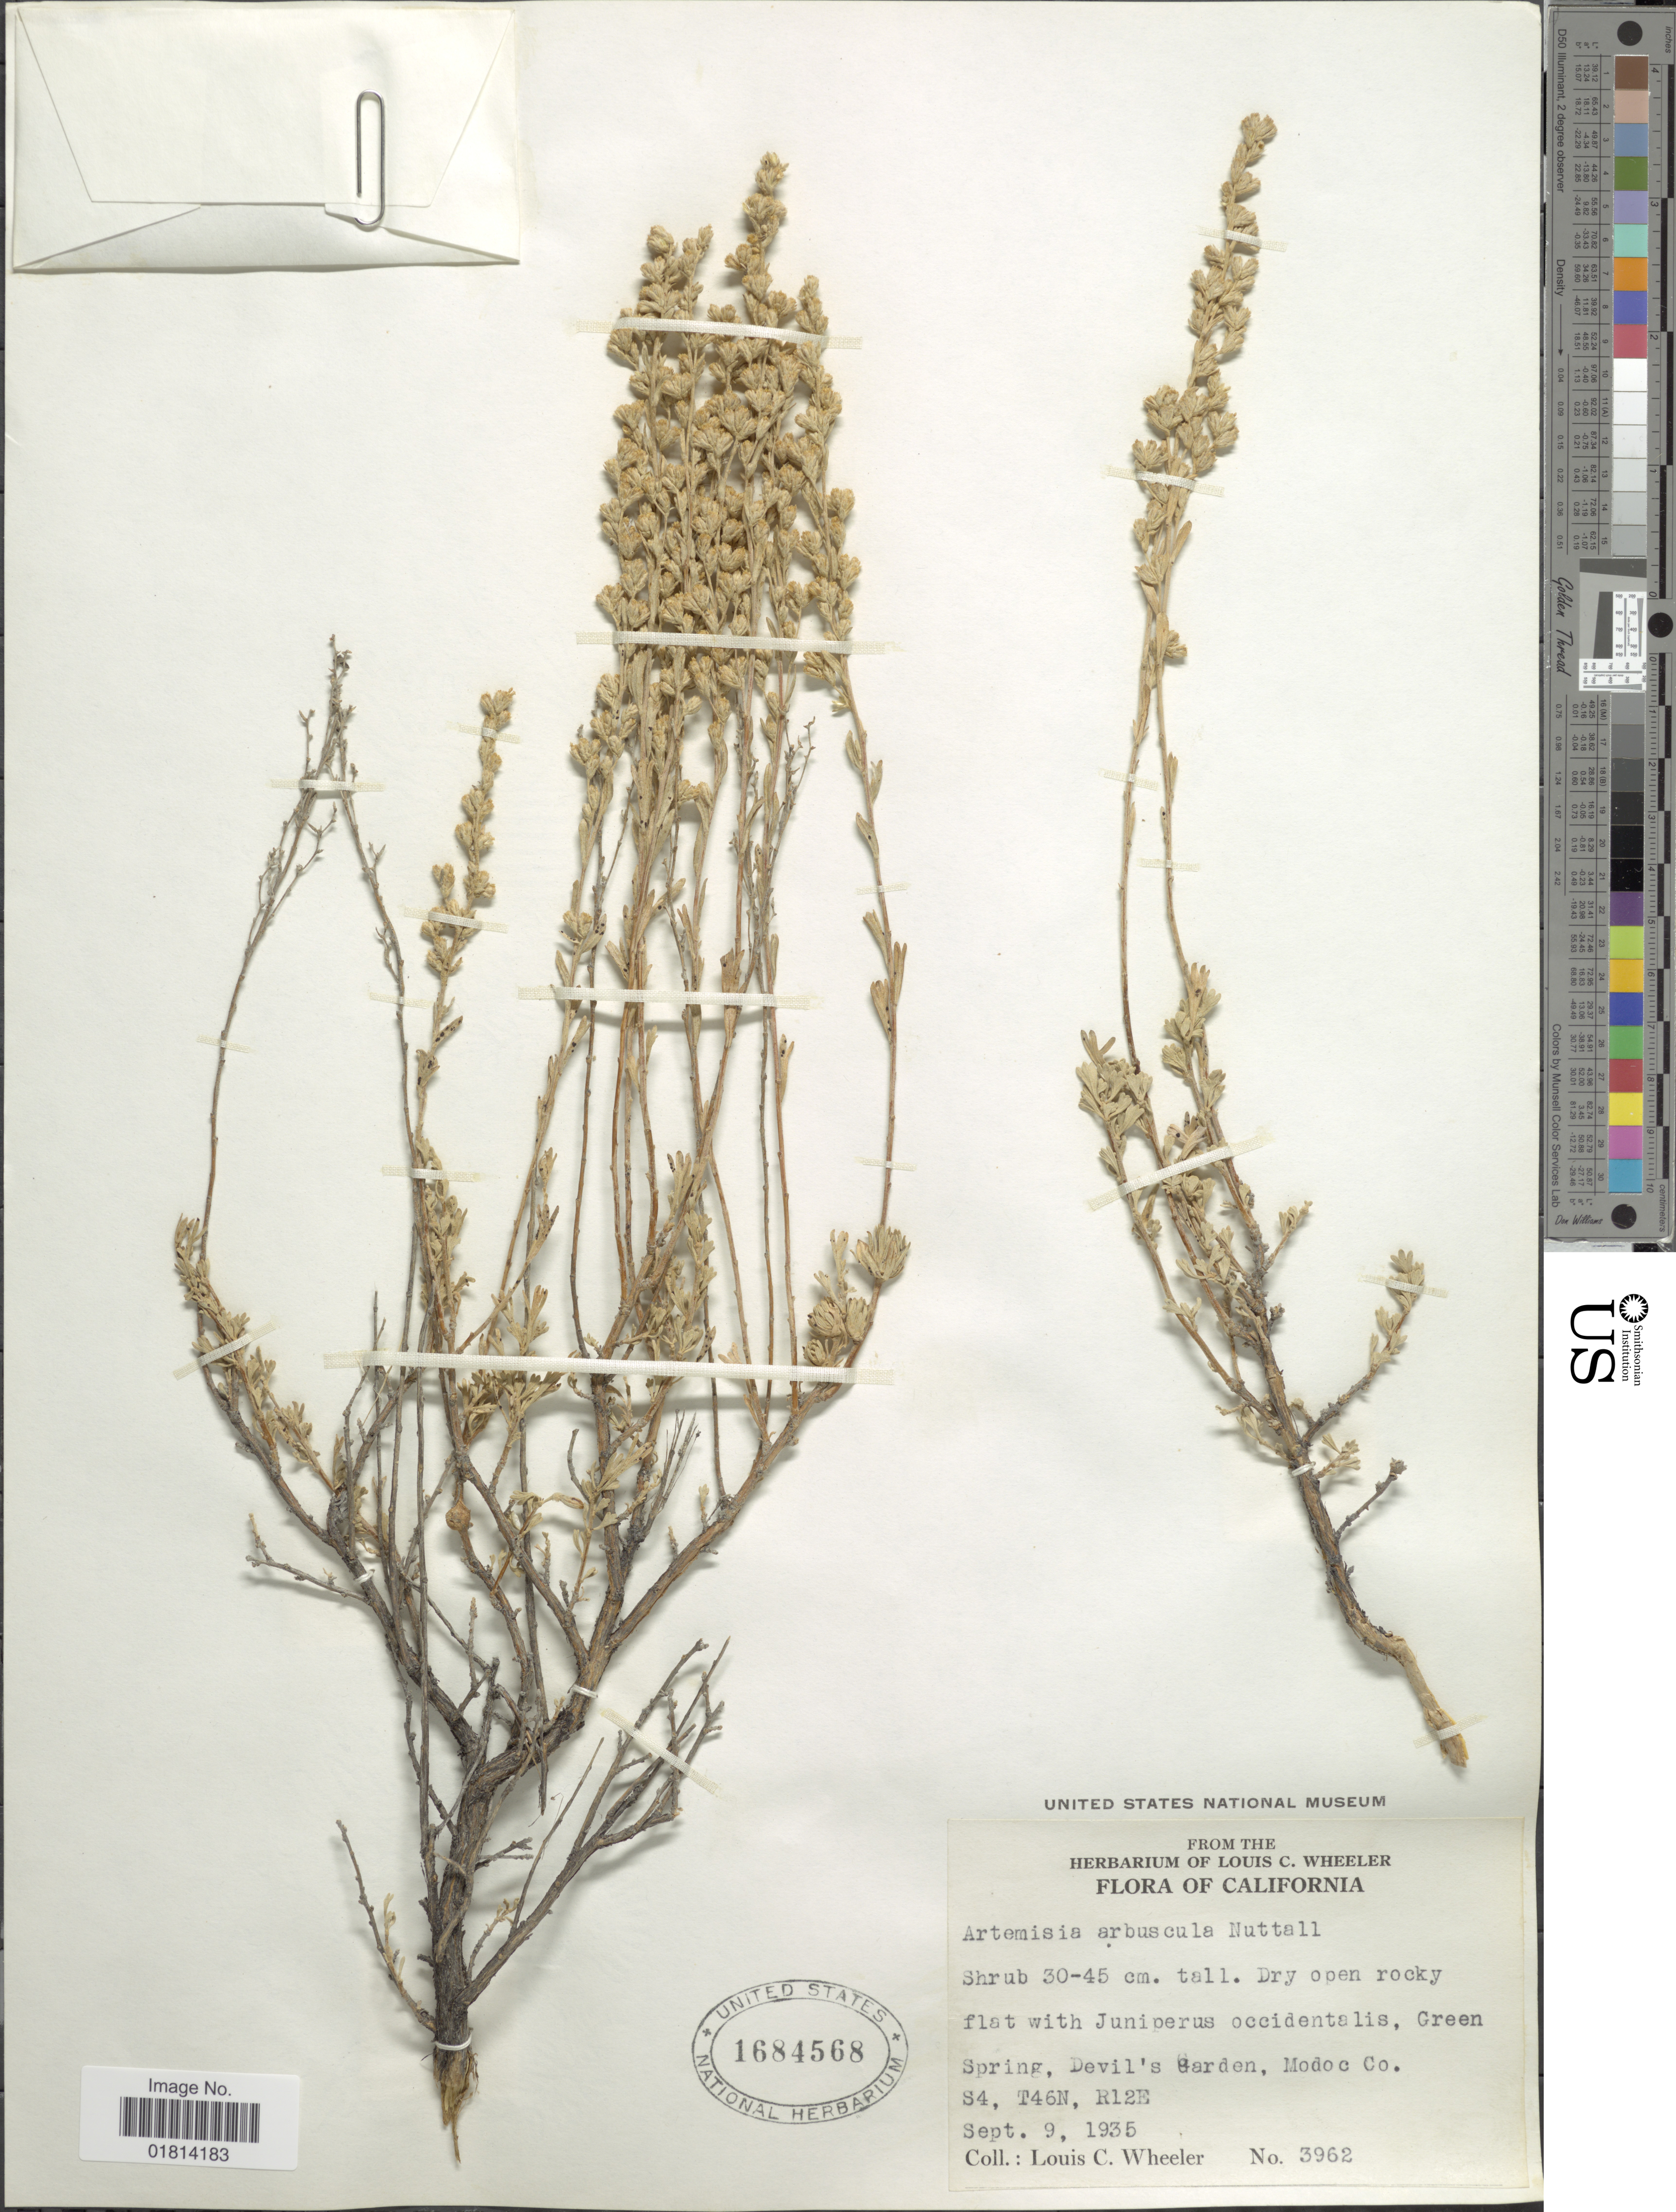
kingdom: Plantae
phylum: Tracheophyta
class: Magnoliopsida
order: Asterales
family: Asteraceae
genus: Artemisia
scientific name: Artemisia arbuscula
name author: Nutt.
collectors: L. C. Wheeler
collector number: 3962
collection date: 1935-09-09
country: United States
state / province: California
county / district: Modoc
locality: Green Spring, Devil's Garden, Modoc Co. S4, T46N, R12E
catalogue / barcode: US 1684568